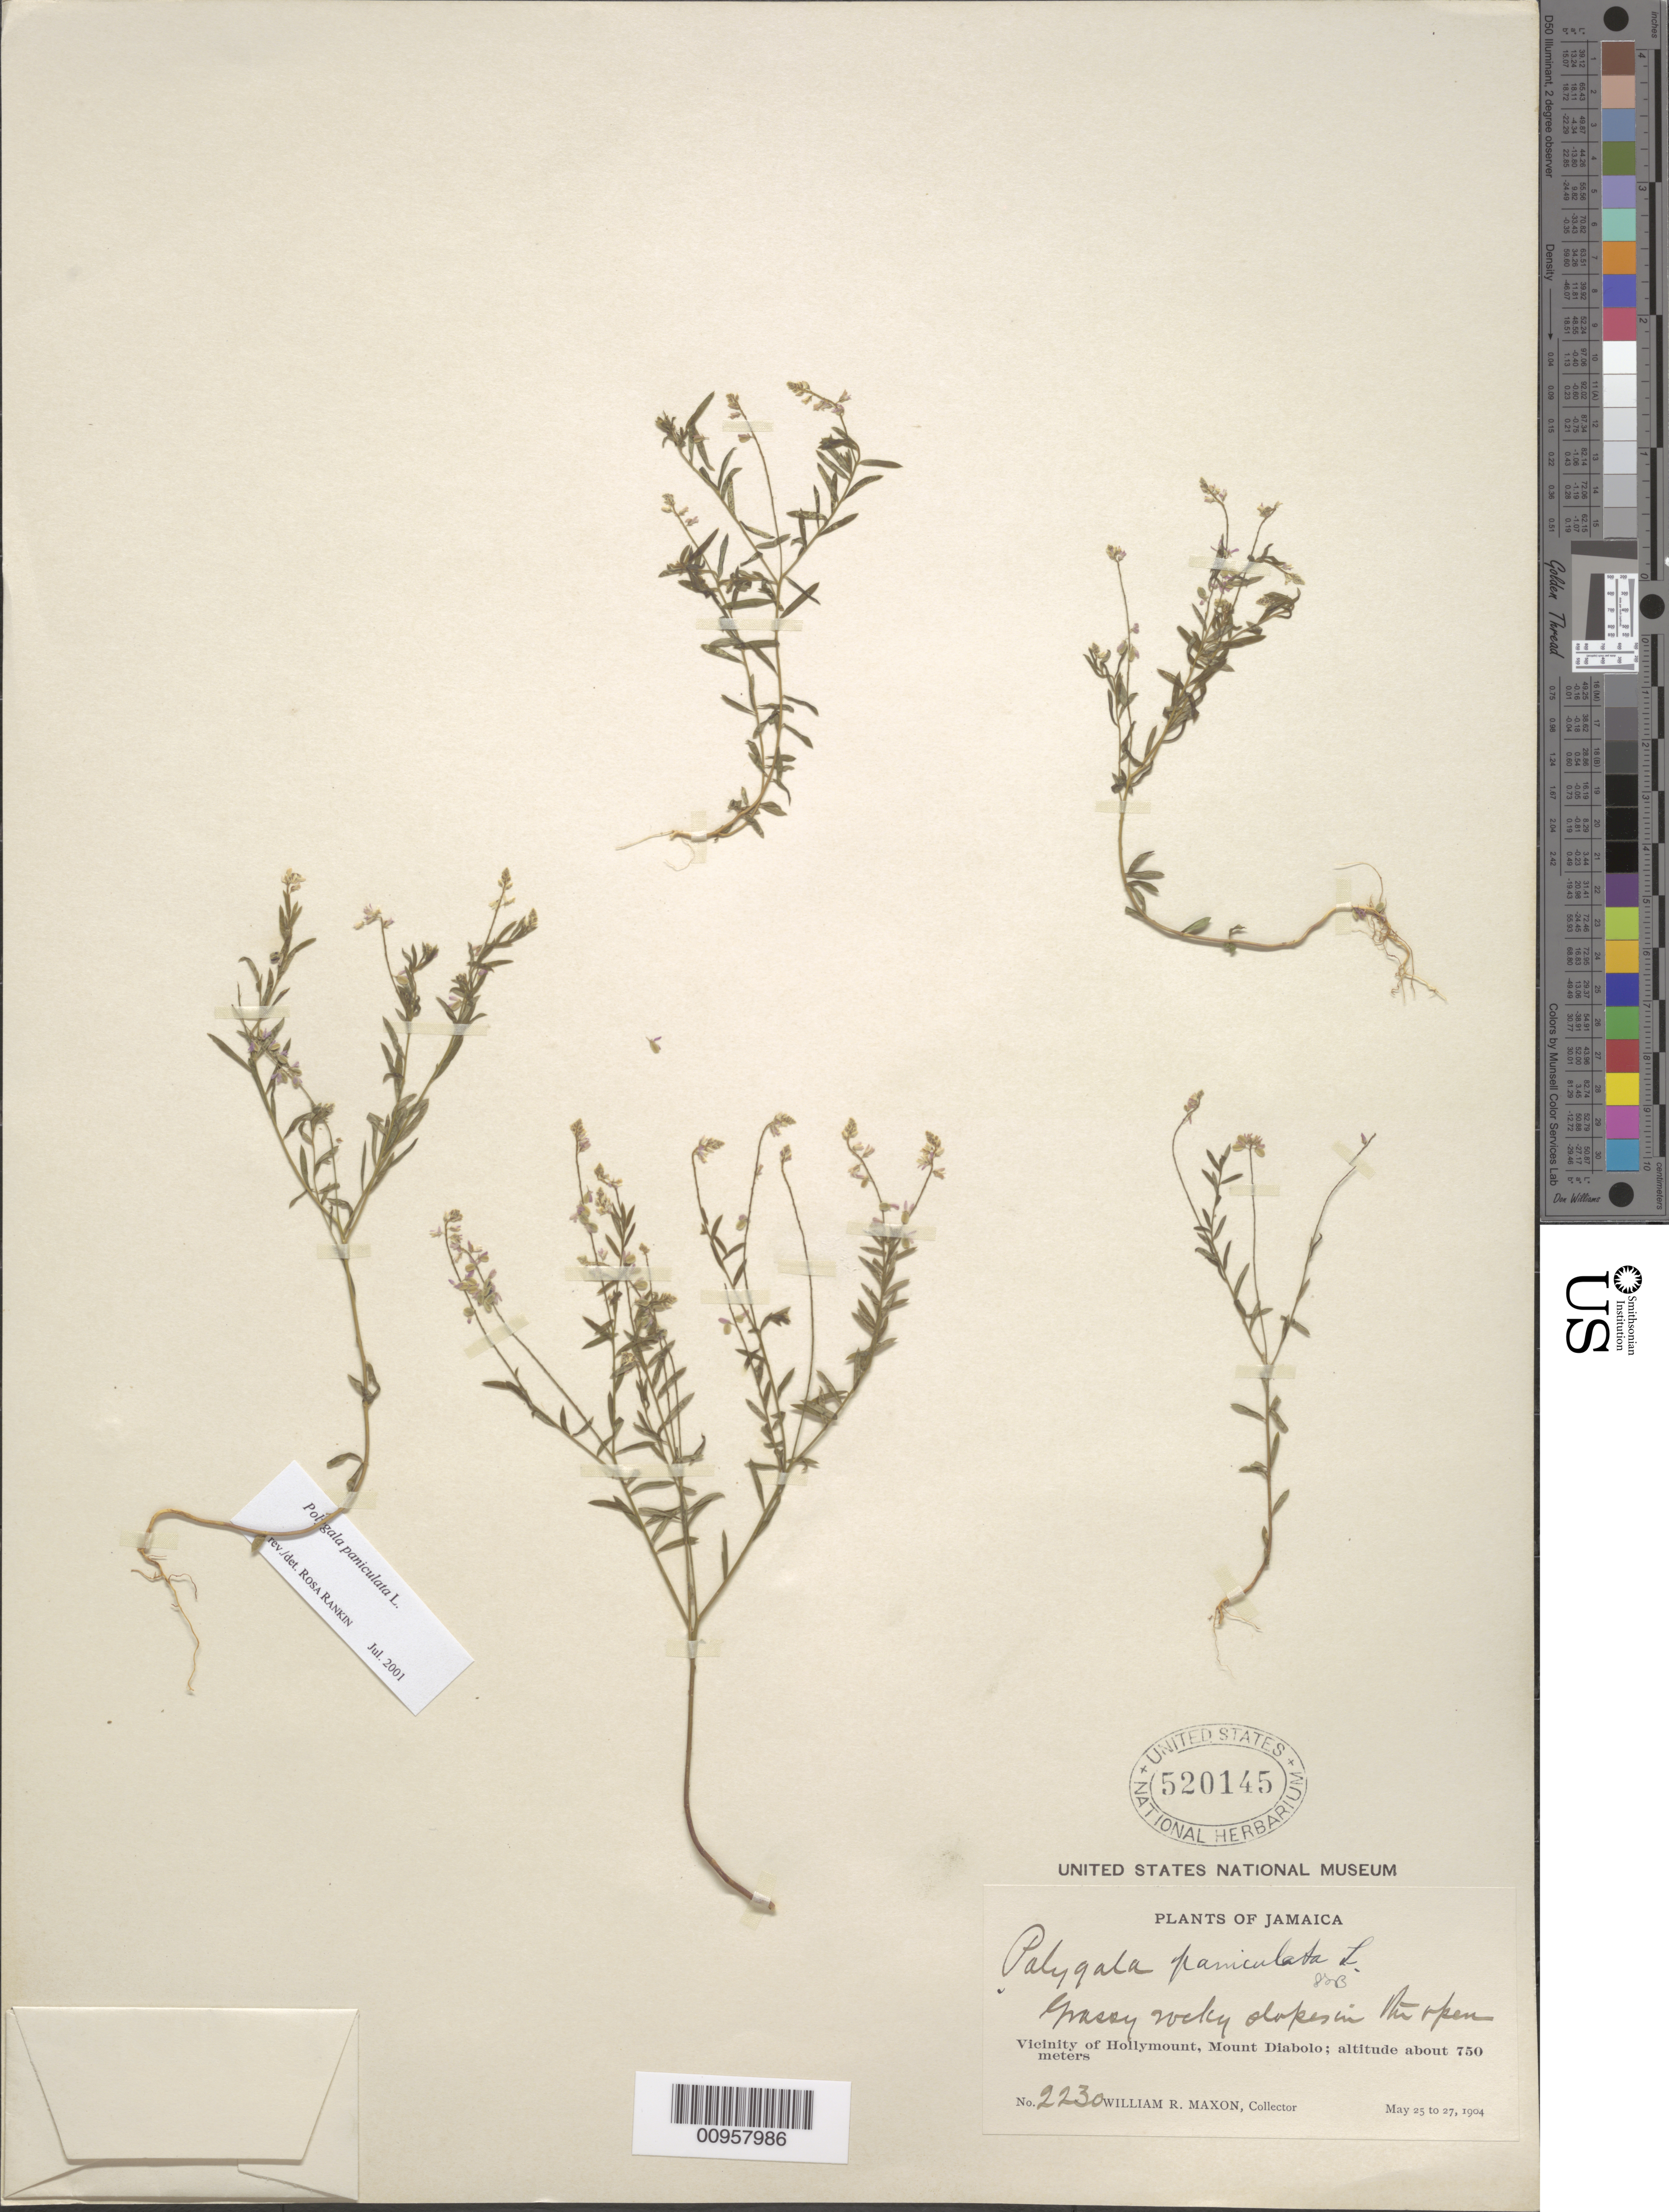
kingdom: Plantae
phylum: Tracheophyta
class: Magnoliopsida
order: Fabales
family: Polygalaceae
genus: Polygala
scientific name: Polygala paniculata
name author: L.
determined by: Rankin Rodriguez, Rosa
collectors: W. R. Maxon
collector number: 2230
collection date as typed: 25 May 1904 to 27 May 1904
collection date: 1904-05-25/1904-05-27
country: Jamaica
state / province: Saint Catherine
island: Jamaica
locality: Vicinity of Hollymount, Mount Diabolo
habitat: Grassy rocky slopes in the open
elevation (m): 750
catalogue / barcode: US 520145